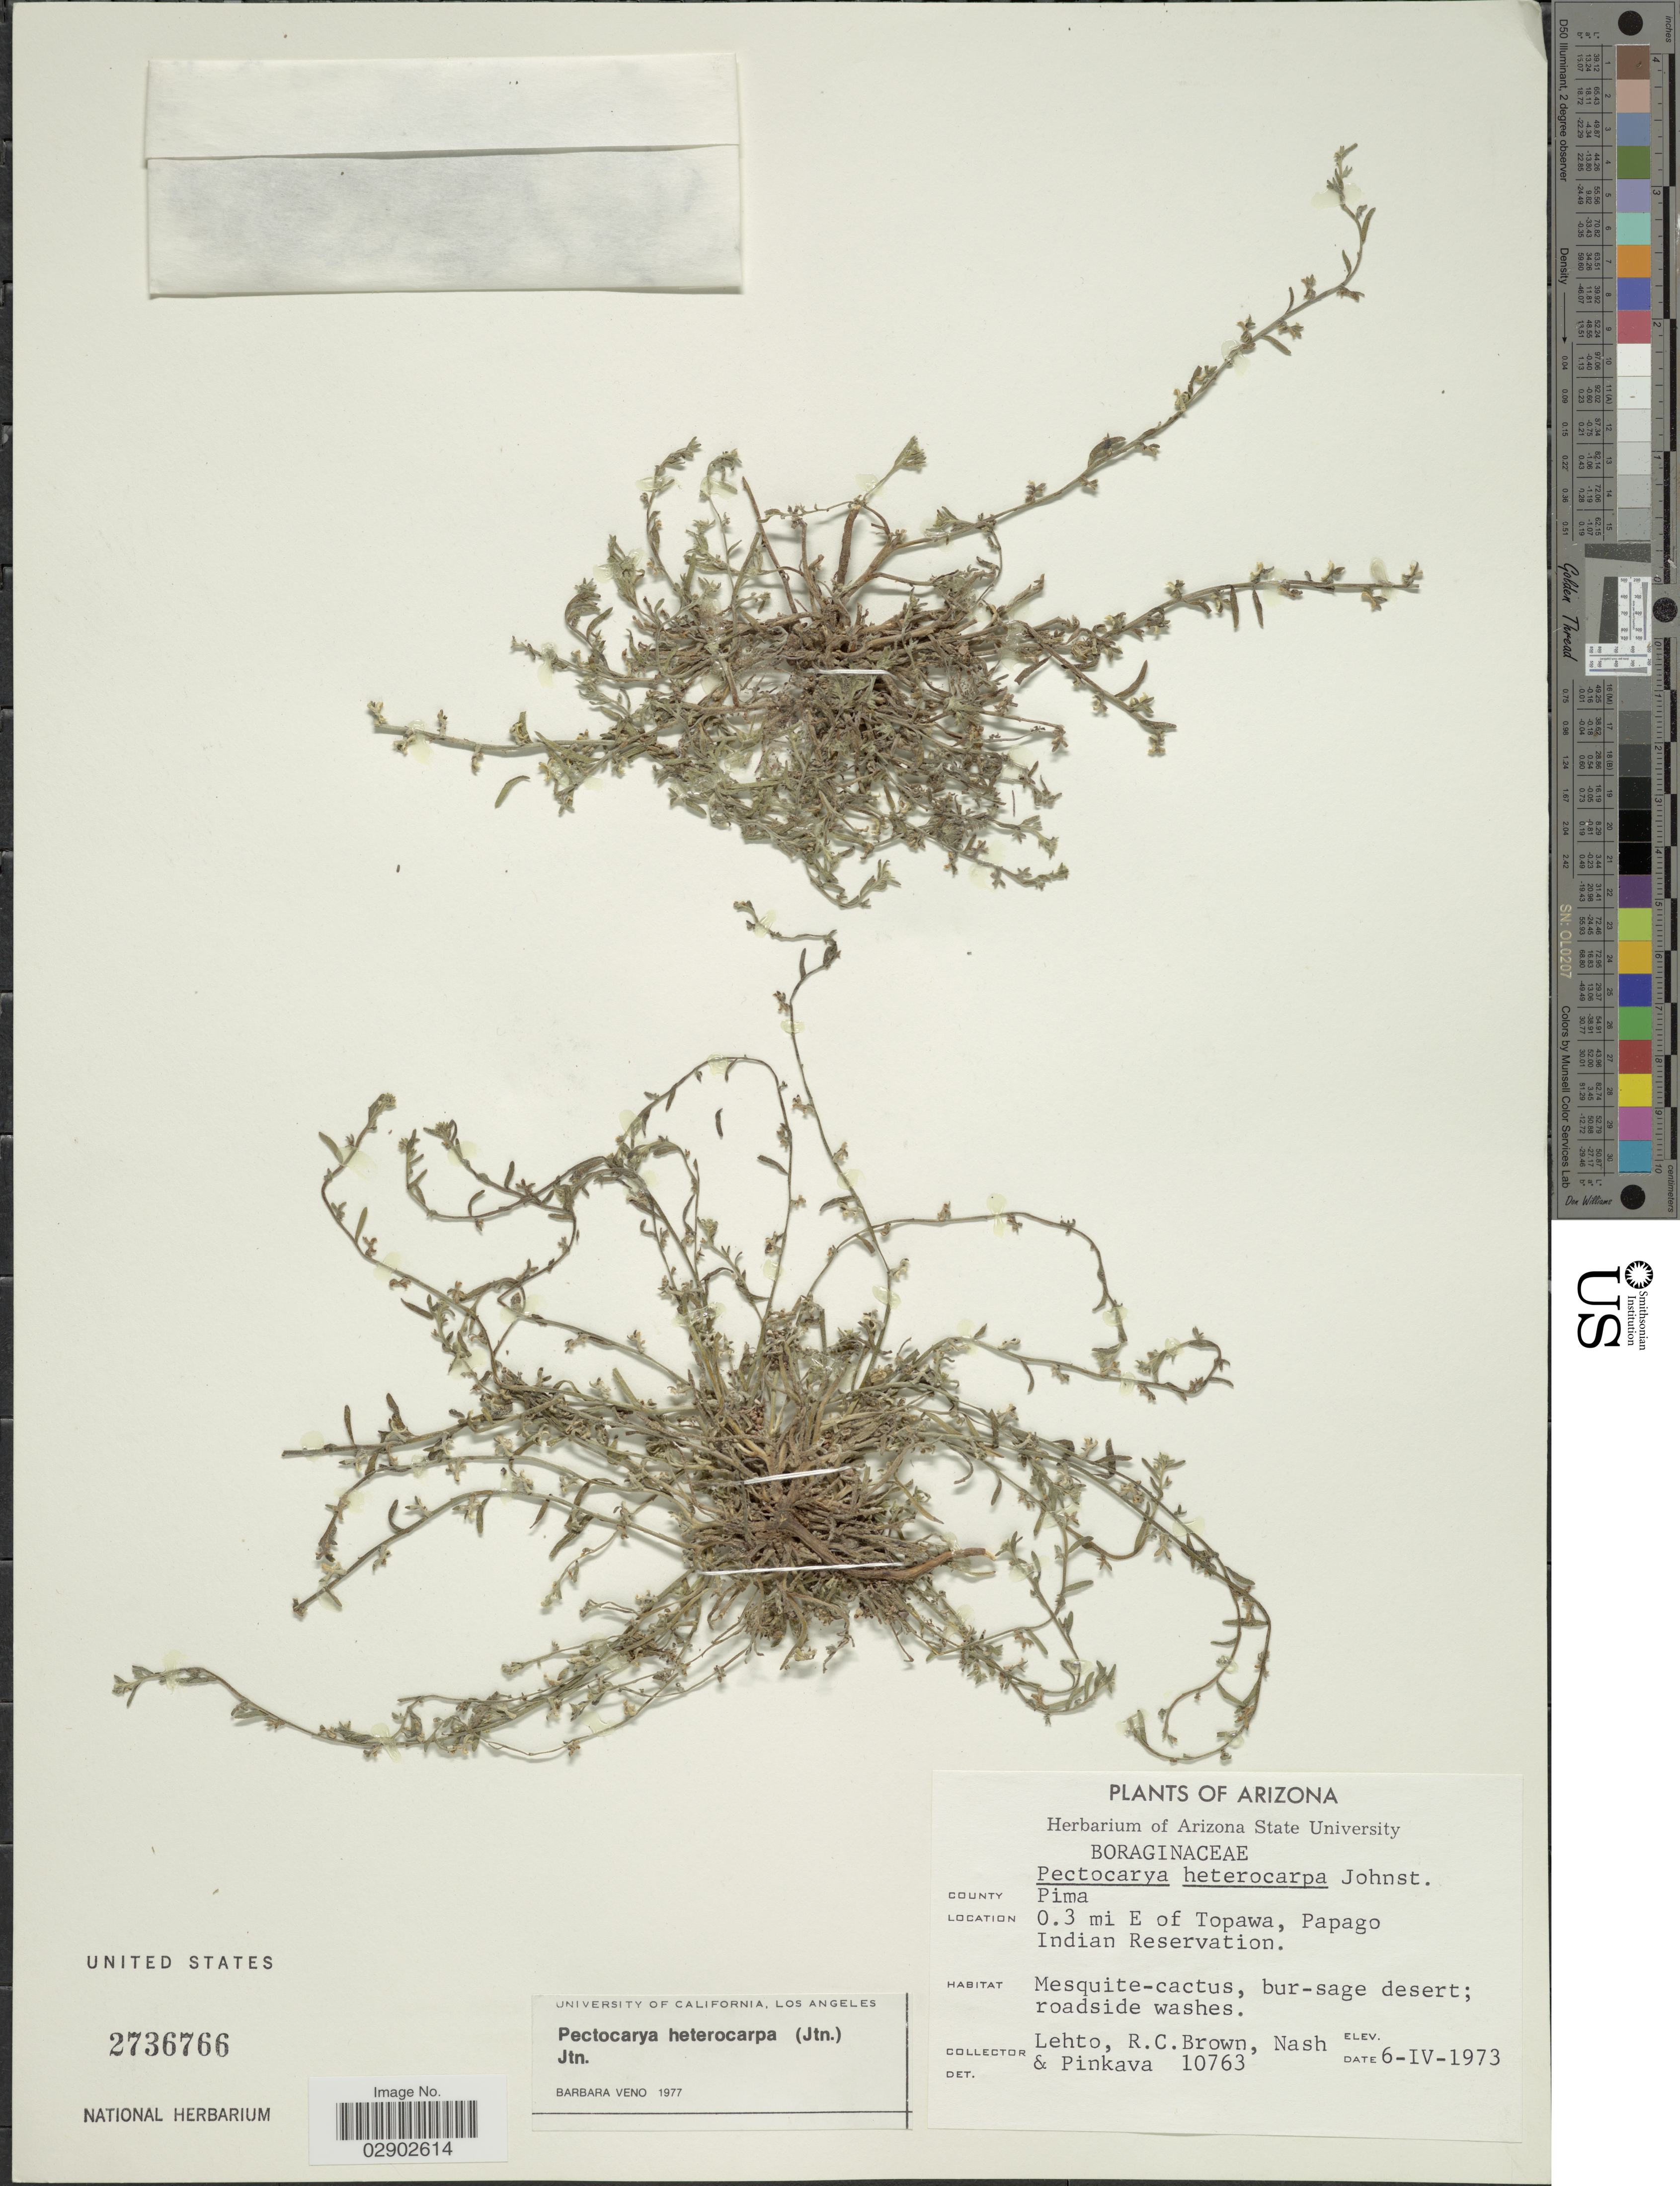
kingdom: Plantae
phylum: Tracheophyta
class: Magnoliopsida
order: Boraginales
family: Boraginaceae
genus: Pectocarya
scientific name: Pectocarya heterocarpa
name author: (I.M. Johnst.) I.M. Johnst.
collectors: -. Lehto, R. C. Brown, -- Nash & -. Pinkava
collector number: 10763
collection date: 1973-04-06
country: United States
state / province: Arizona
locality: County Pima, 0.3 mi E of Topawa, Papago Indian Reservation.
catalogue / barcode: US 2736766